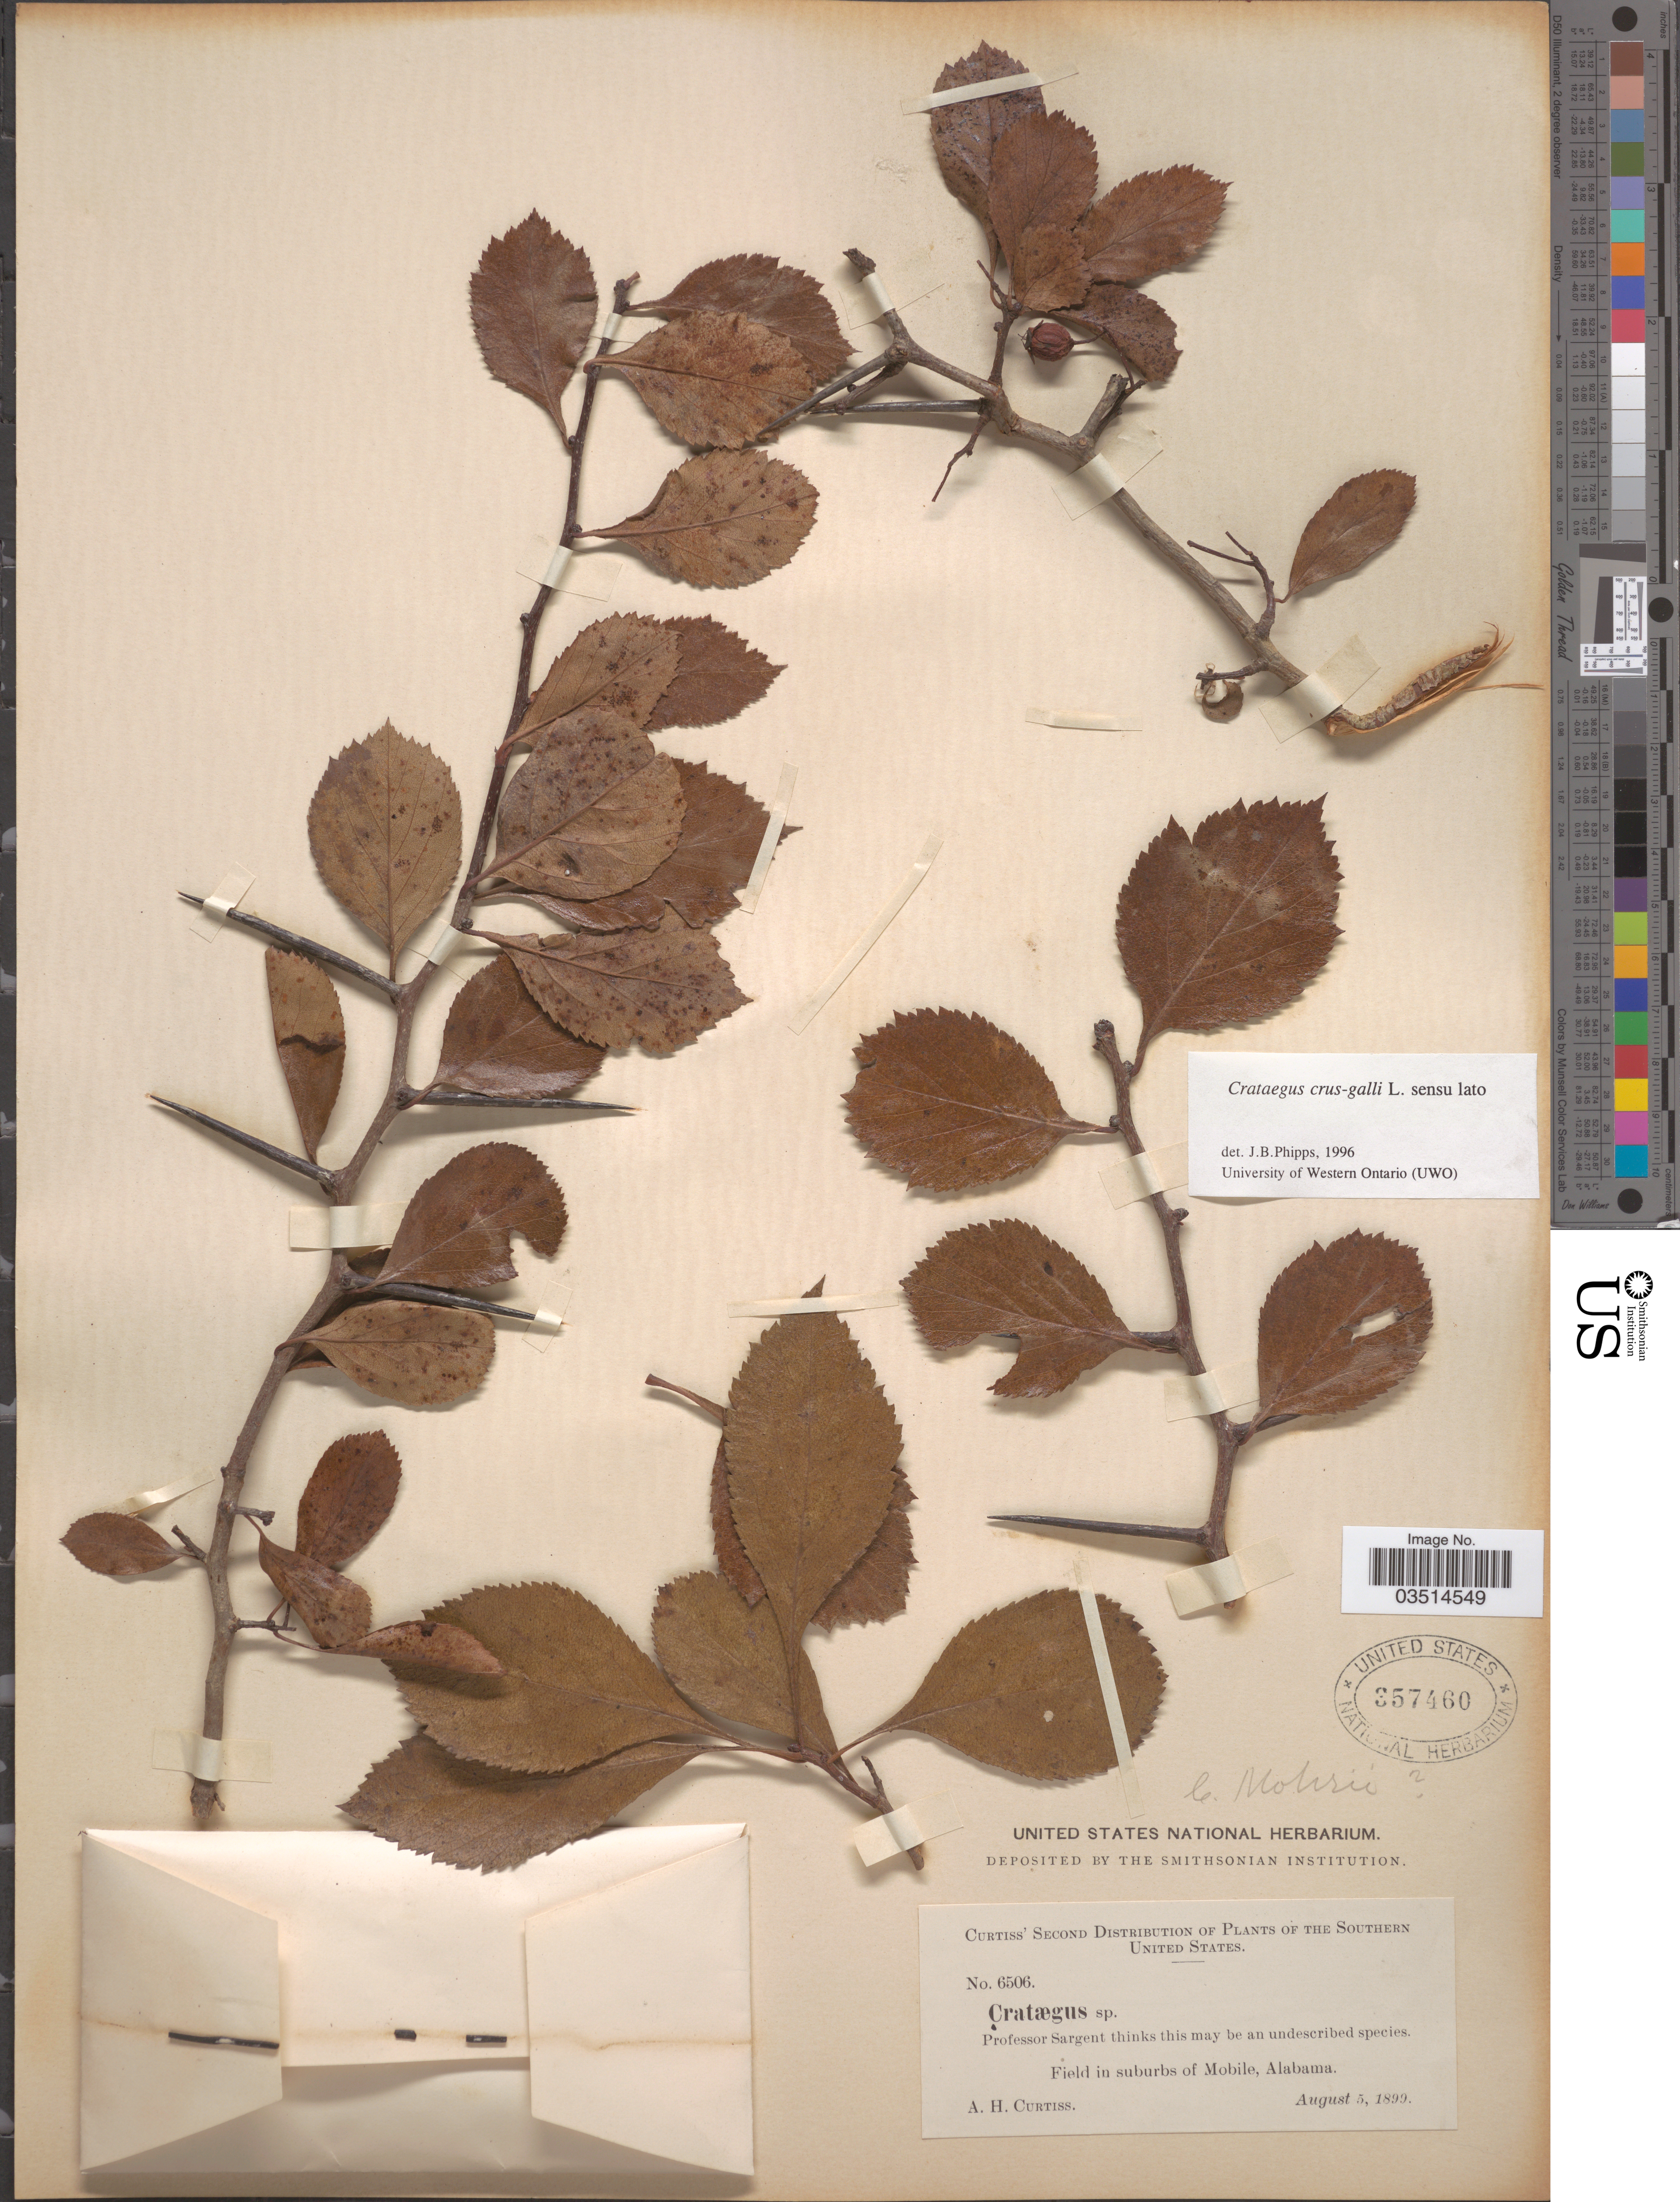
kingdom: Plantae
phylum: Tracheophyta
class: Magnoliopsida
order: Rosales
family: Rosaceae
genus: Crataegus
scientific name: Crataegus crus-galli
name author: L.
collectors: A. H. Curtiss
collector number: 6506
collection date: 1899-08-05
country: United States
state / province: Alabama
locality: The Southern United States. Field in suburbs of Mobile.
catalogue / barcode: US 357460